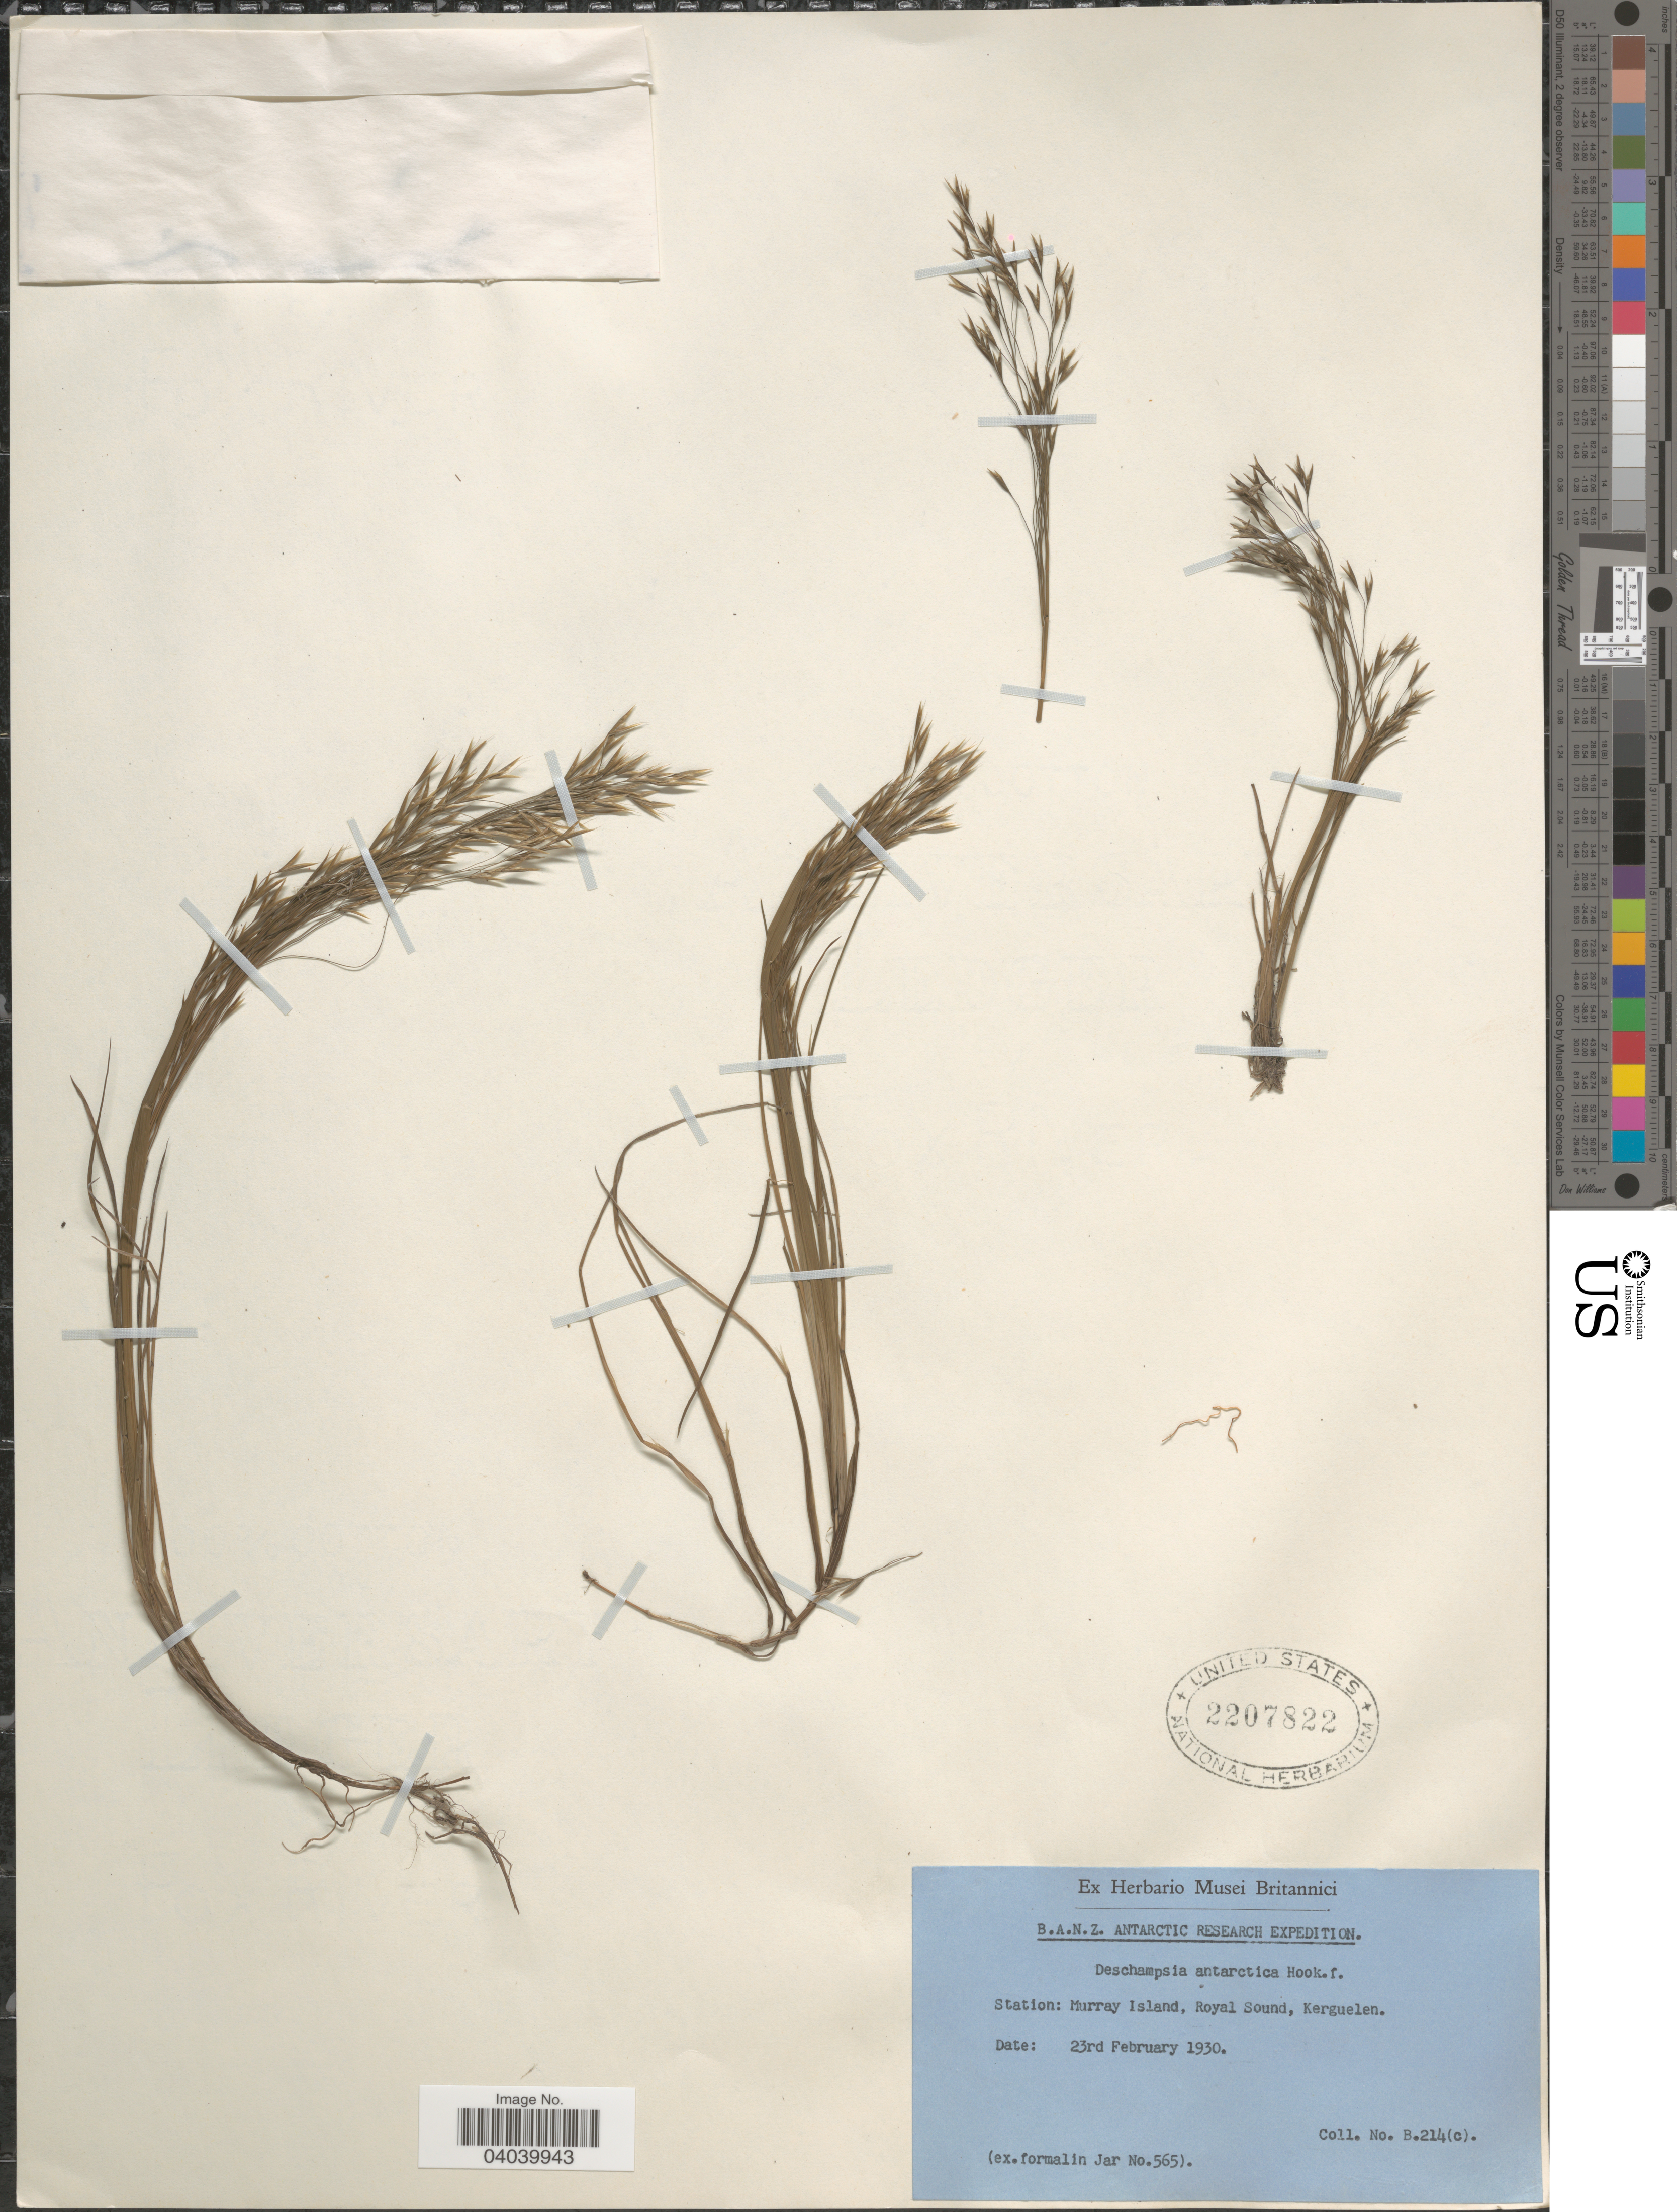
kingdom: Plantae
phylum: Tracheophyta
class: Liliopsida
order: Poales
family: Poaceae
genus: Deschampsia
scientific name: Deschampsia antarctica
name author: É. Desv.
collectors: B. A. N. Z. Antarctic Research Expedition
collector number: B.214(c)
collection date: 1930-02-23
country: French Southern Territories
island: Kerguelen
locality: Station: Murray Island, Royal Sound, Kerguelen.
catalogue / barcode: US 2207822